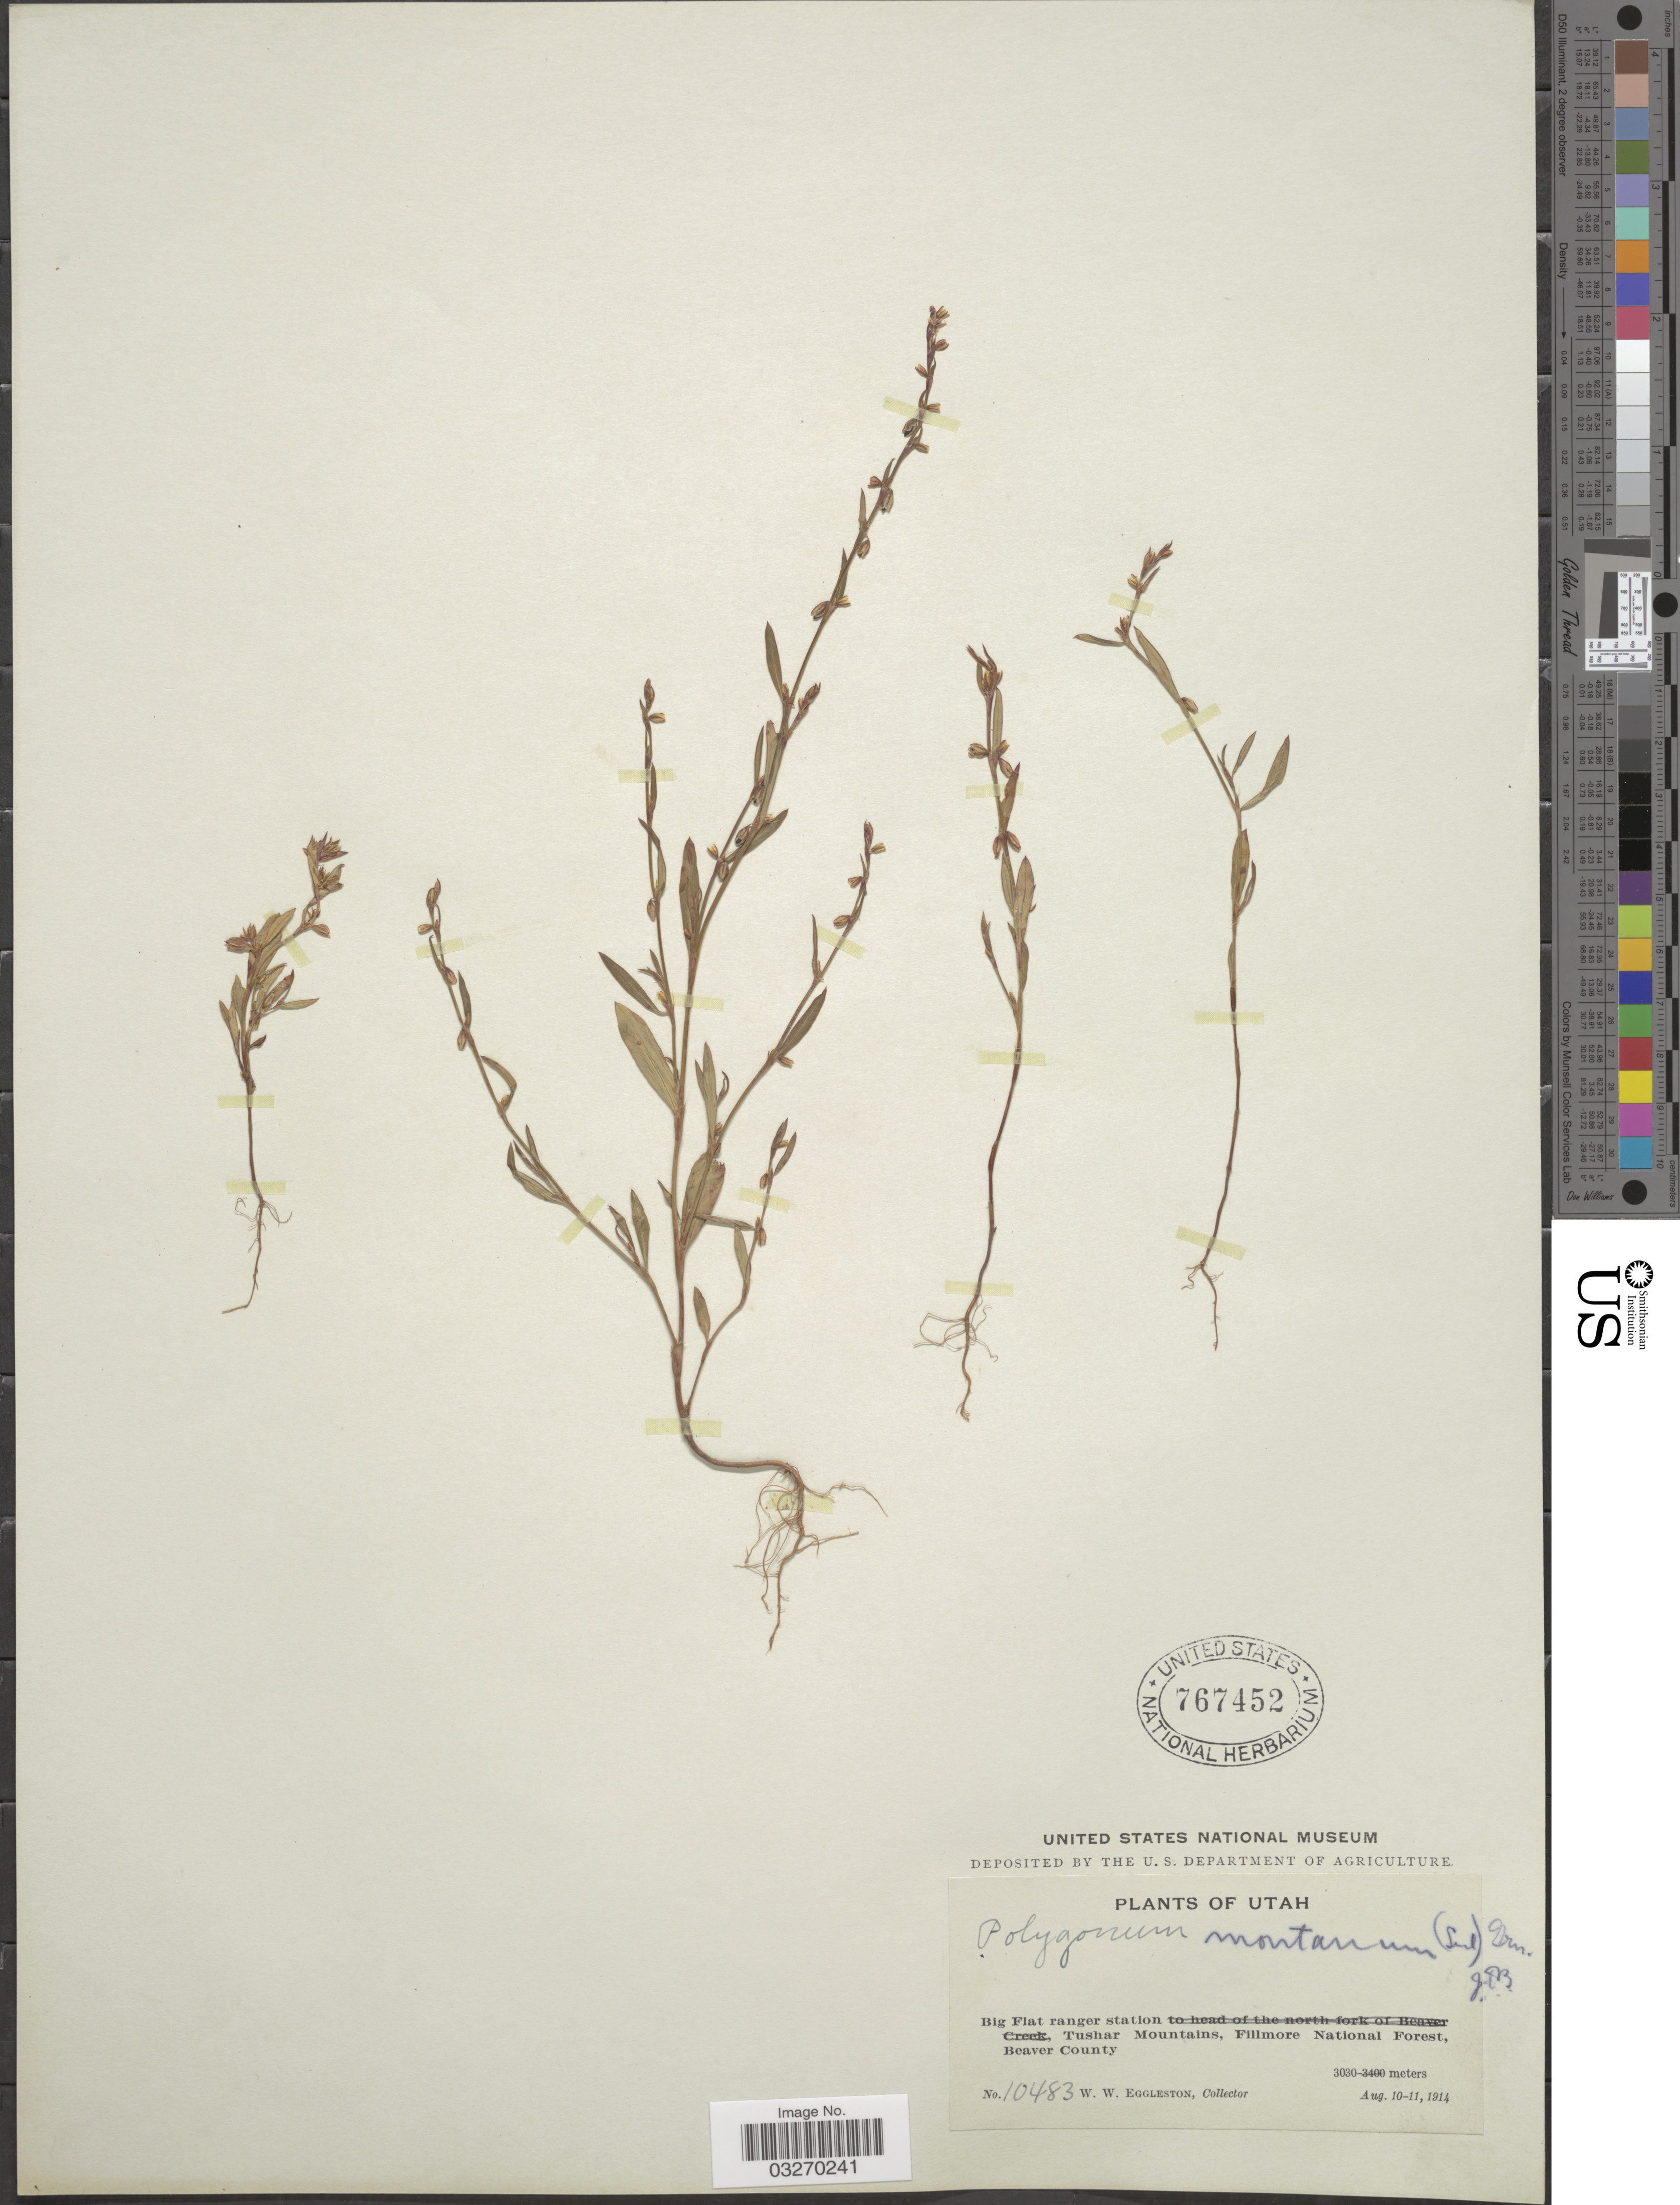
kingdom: Plantae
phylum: Tracheophyta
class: Magnoliopsida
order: Caryophyllales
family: Polygonaceae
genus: Polygonum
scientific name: Polygonum montanum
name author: (Small) S.W. Greene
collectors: W. W. Eggleston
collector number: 10483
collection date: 1914-08-10/1914-08-11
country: United States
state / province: Utah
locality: Big Flat ranger station Tushar Mountains, Fillmore National Forest, Beaver County.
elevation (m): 3030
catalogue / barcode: US 767452